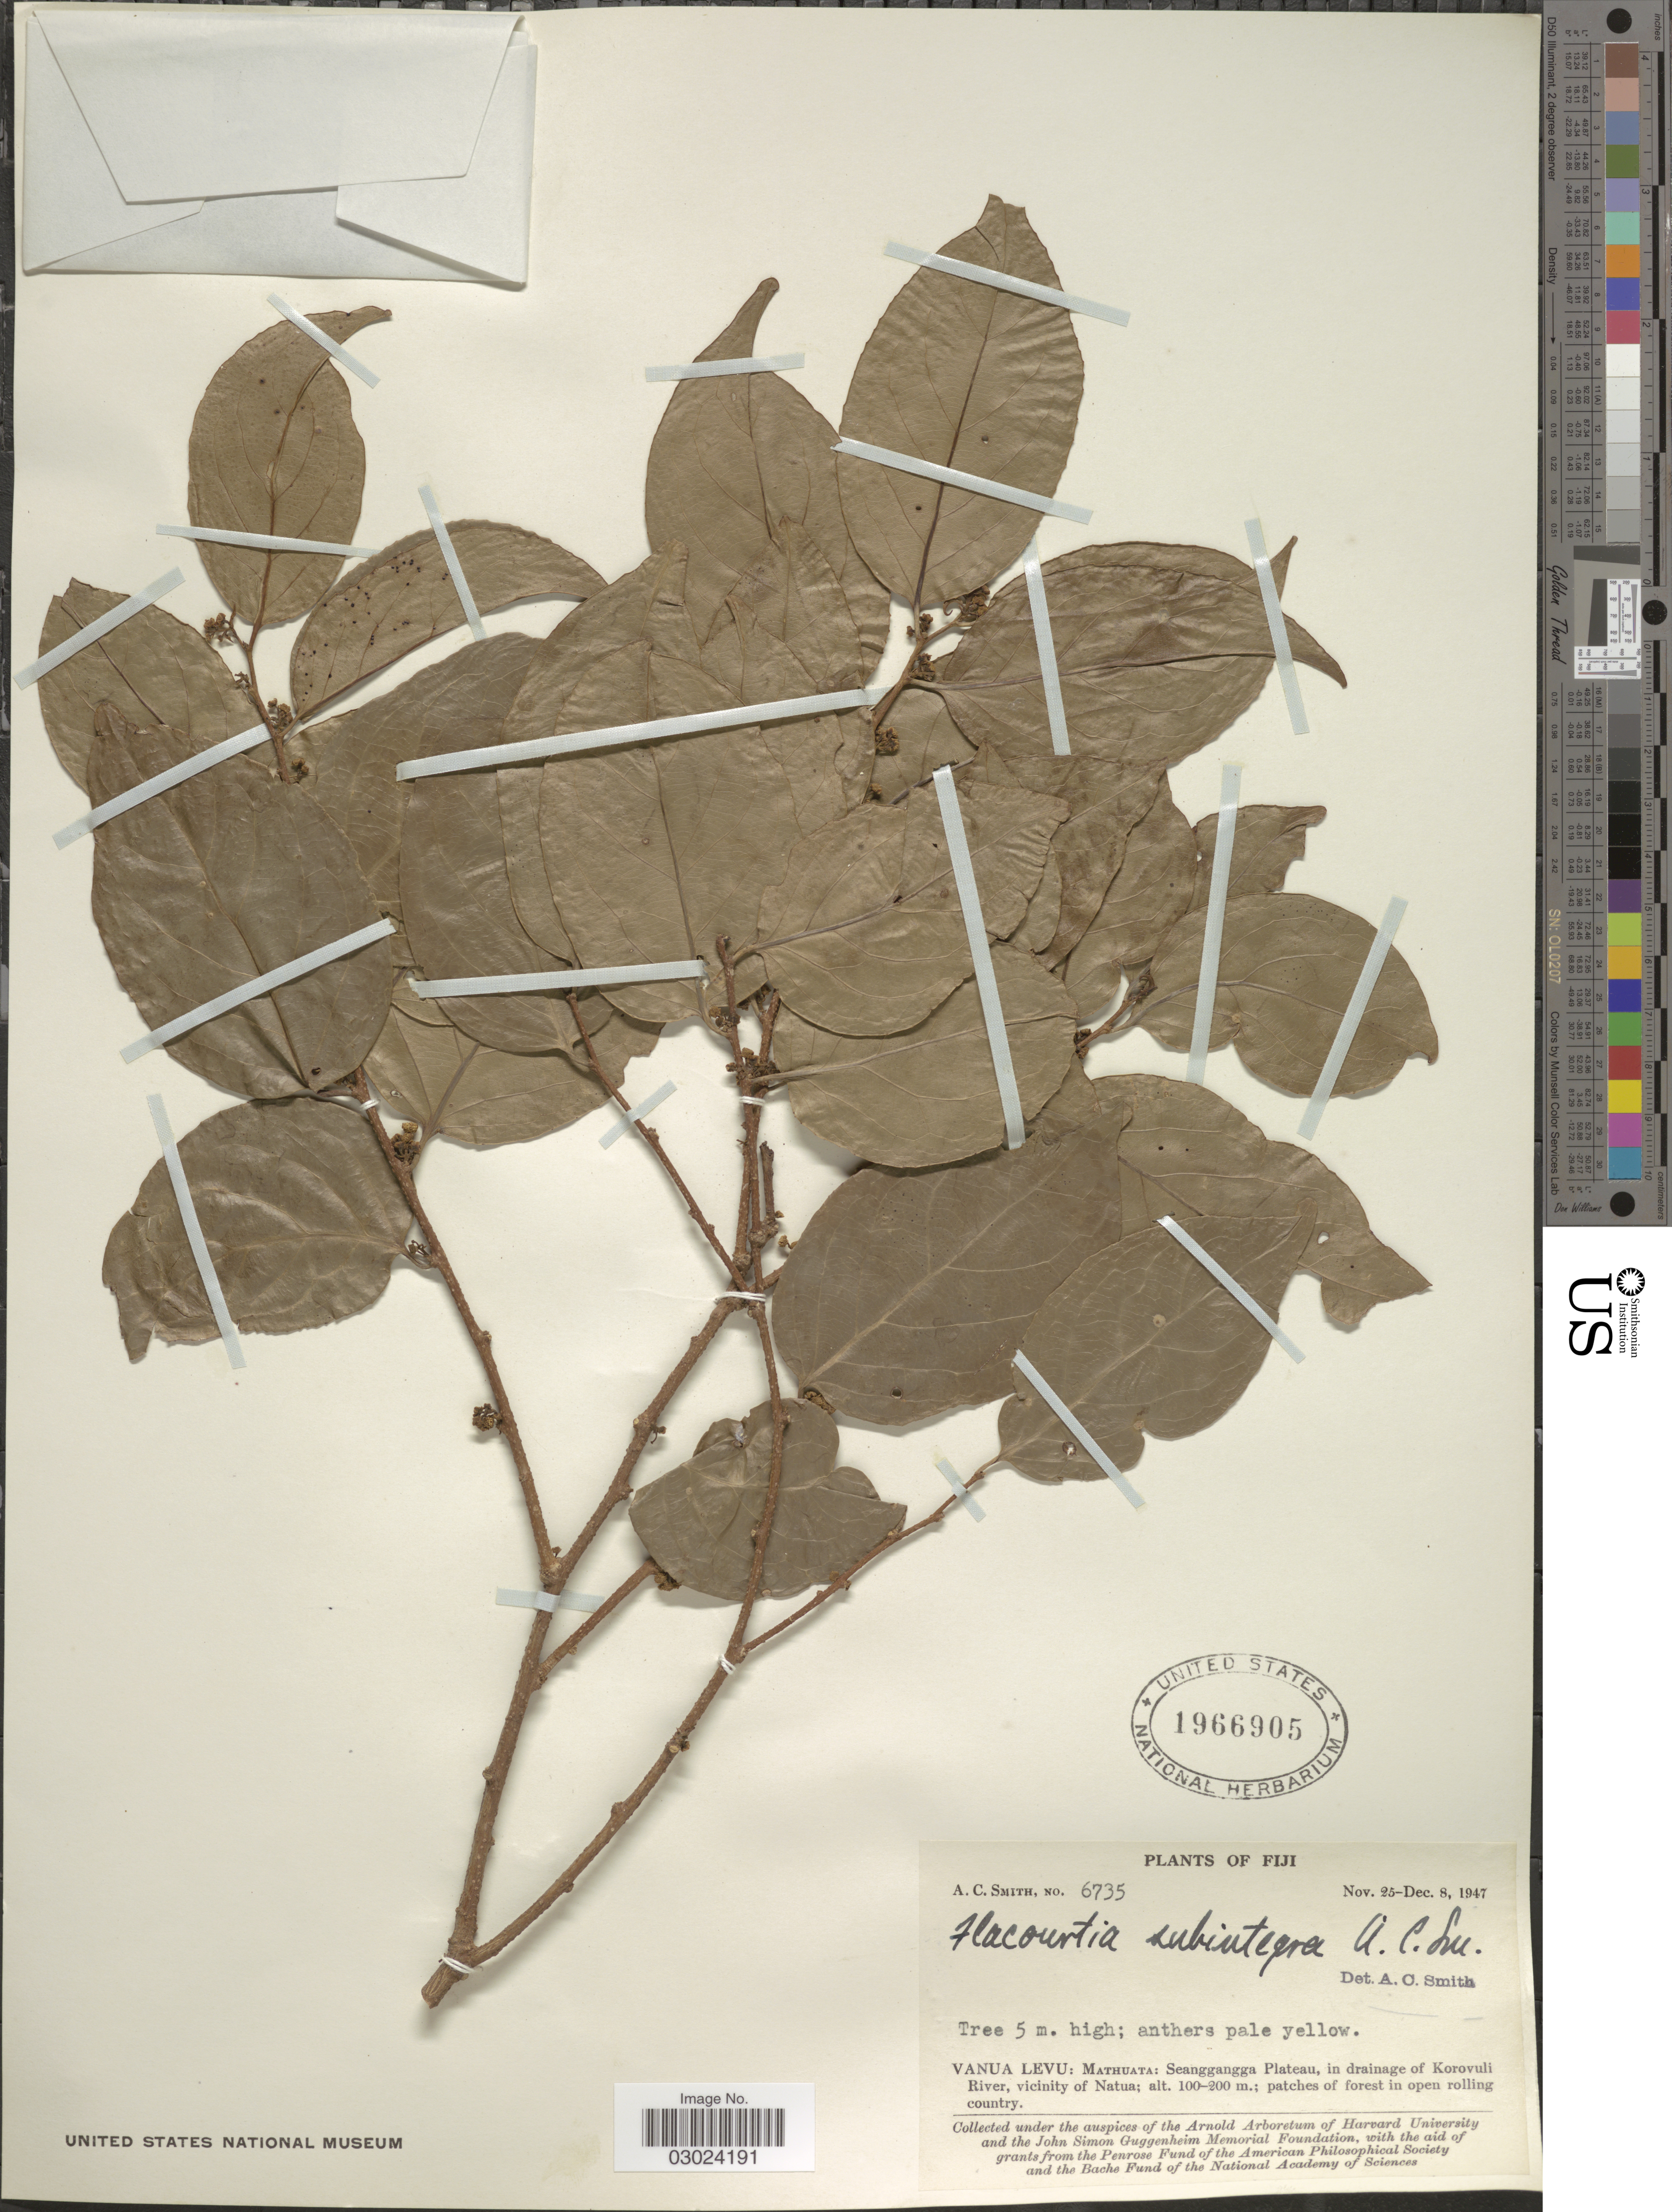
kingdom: Plantae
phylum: Tracheophyta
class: Magnoliopsida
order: Malpighiales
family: Salicaceae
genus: Flacourtia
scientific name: Flacourtia subintegra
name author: A.C. Sm.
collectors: A. C. Smith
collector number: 6735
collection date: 1947-11-25/1947-12-08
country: Fiji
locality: Vanua Levu: Mathuata: Seangganga Plateau, in drainage of Korovuli River, vicinity of Natua.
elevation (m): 100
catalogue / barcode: US 1966905